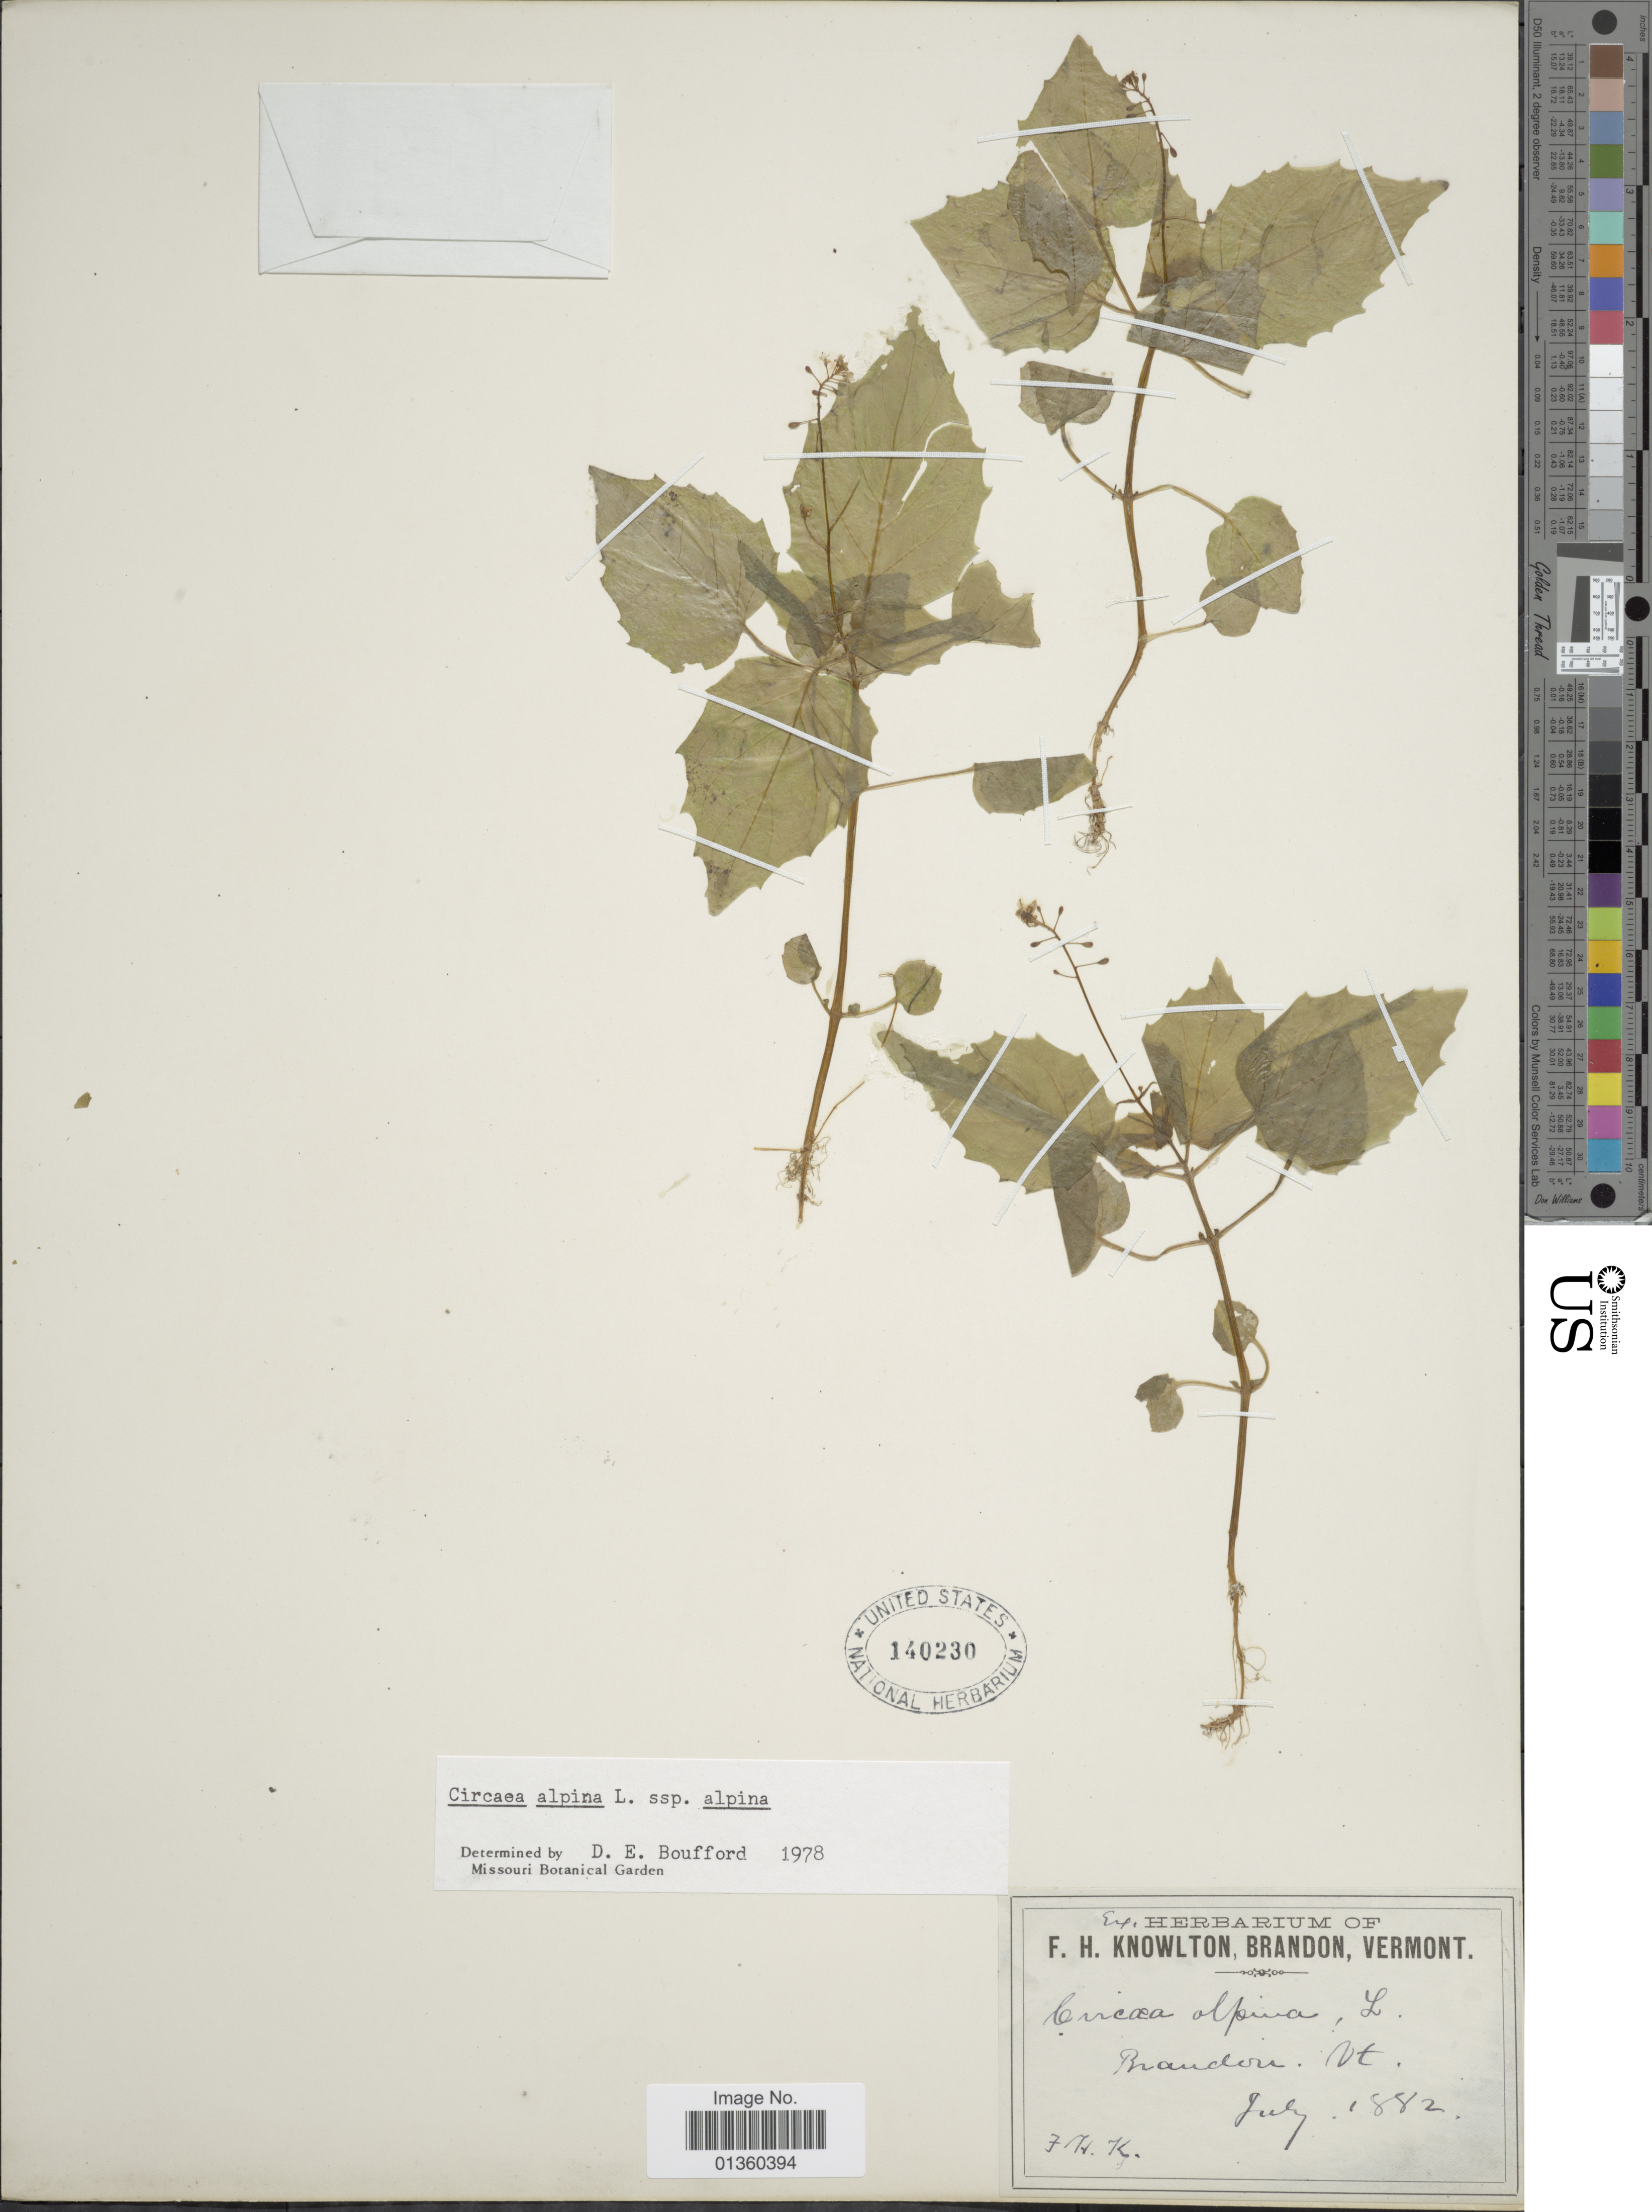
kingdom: Plantae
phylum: Tracheophyta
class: Magnoliopsida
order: Myrtales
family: Onagraceae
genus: Circaea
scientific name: Circaea alpina subsp. alpina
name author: L.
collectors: F. H. Knowlton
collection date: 1882-07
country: United States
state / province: Vermont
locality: Brandon, Vt.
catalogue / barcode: US 140230